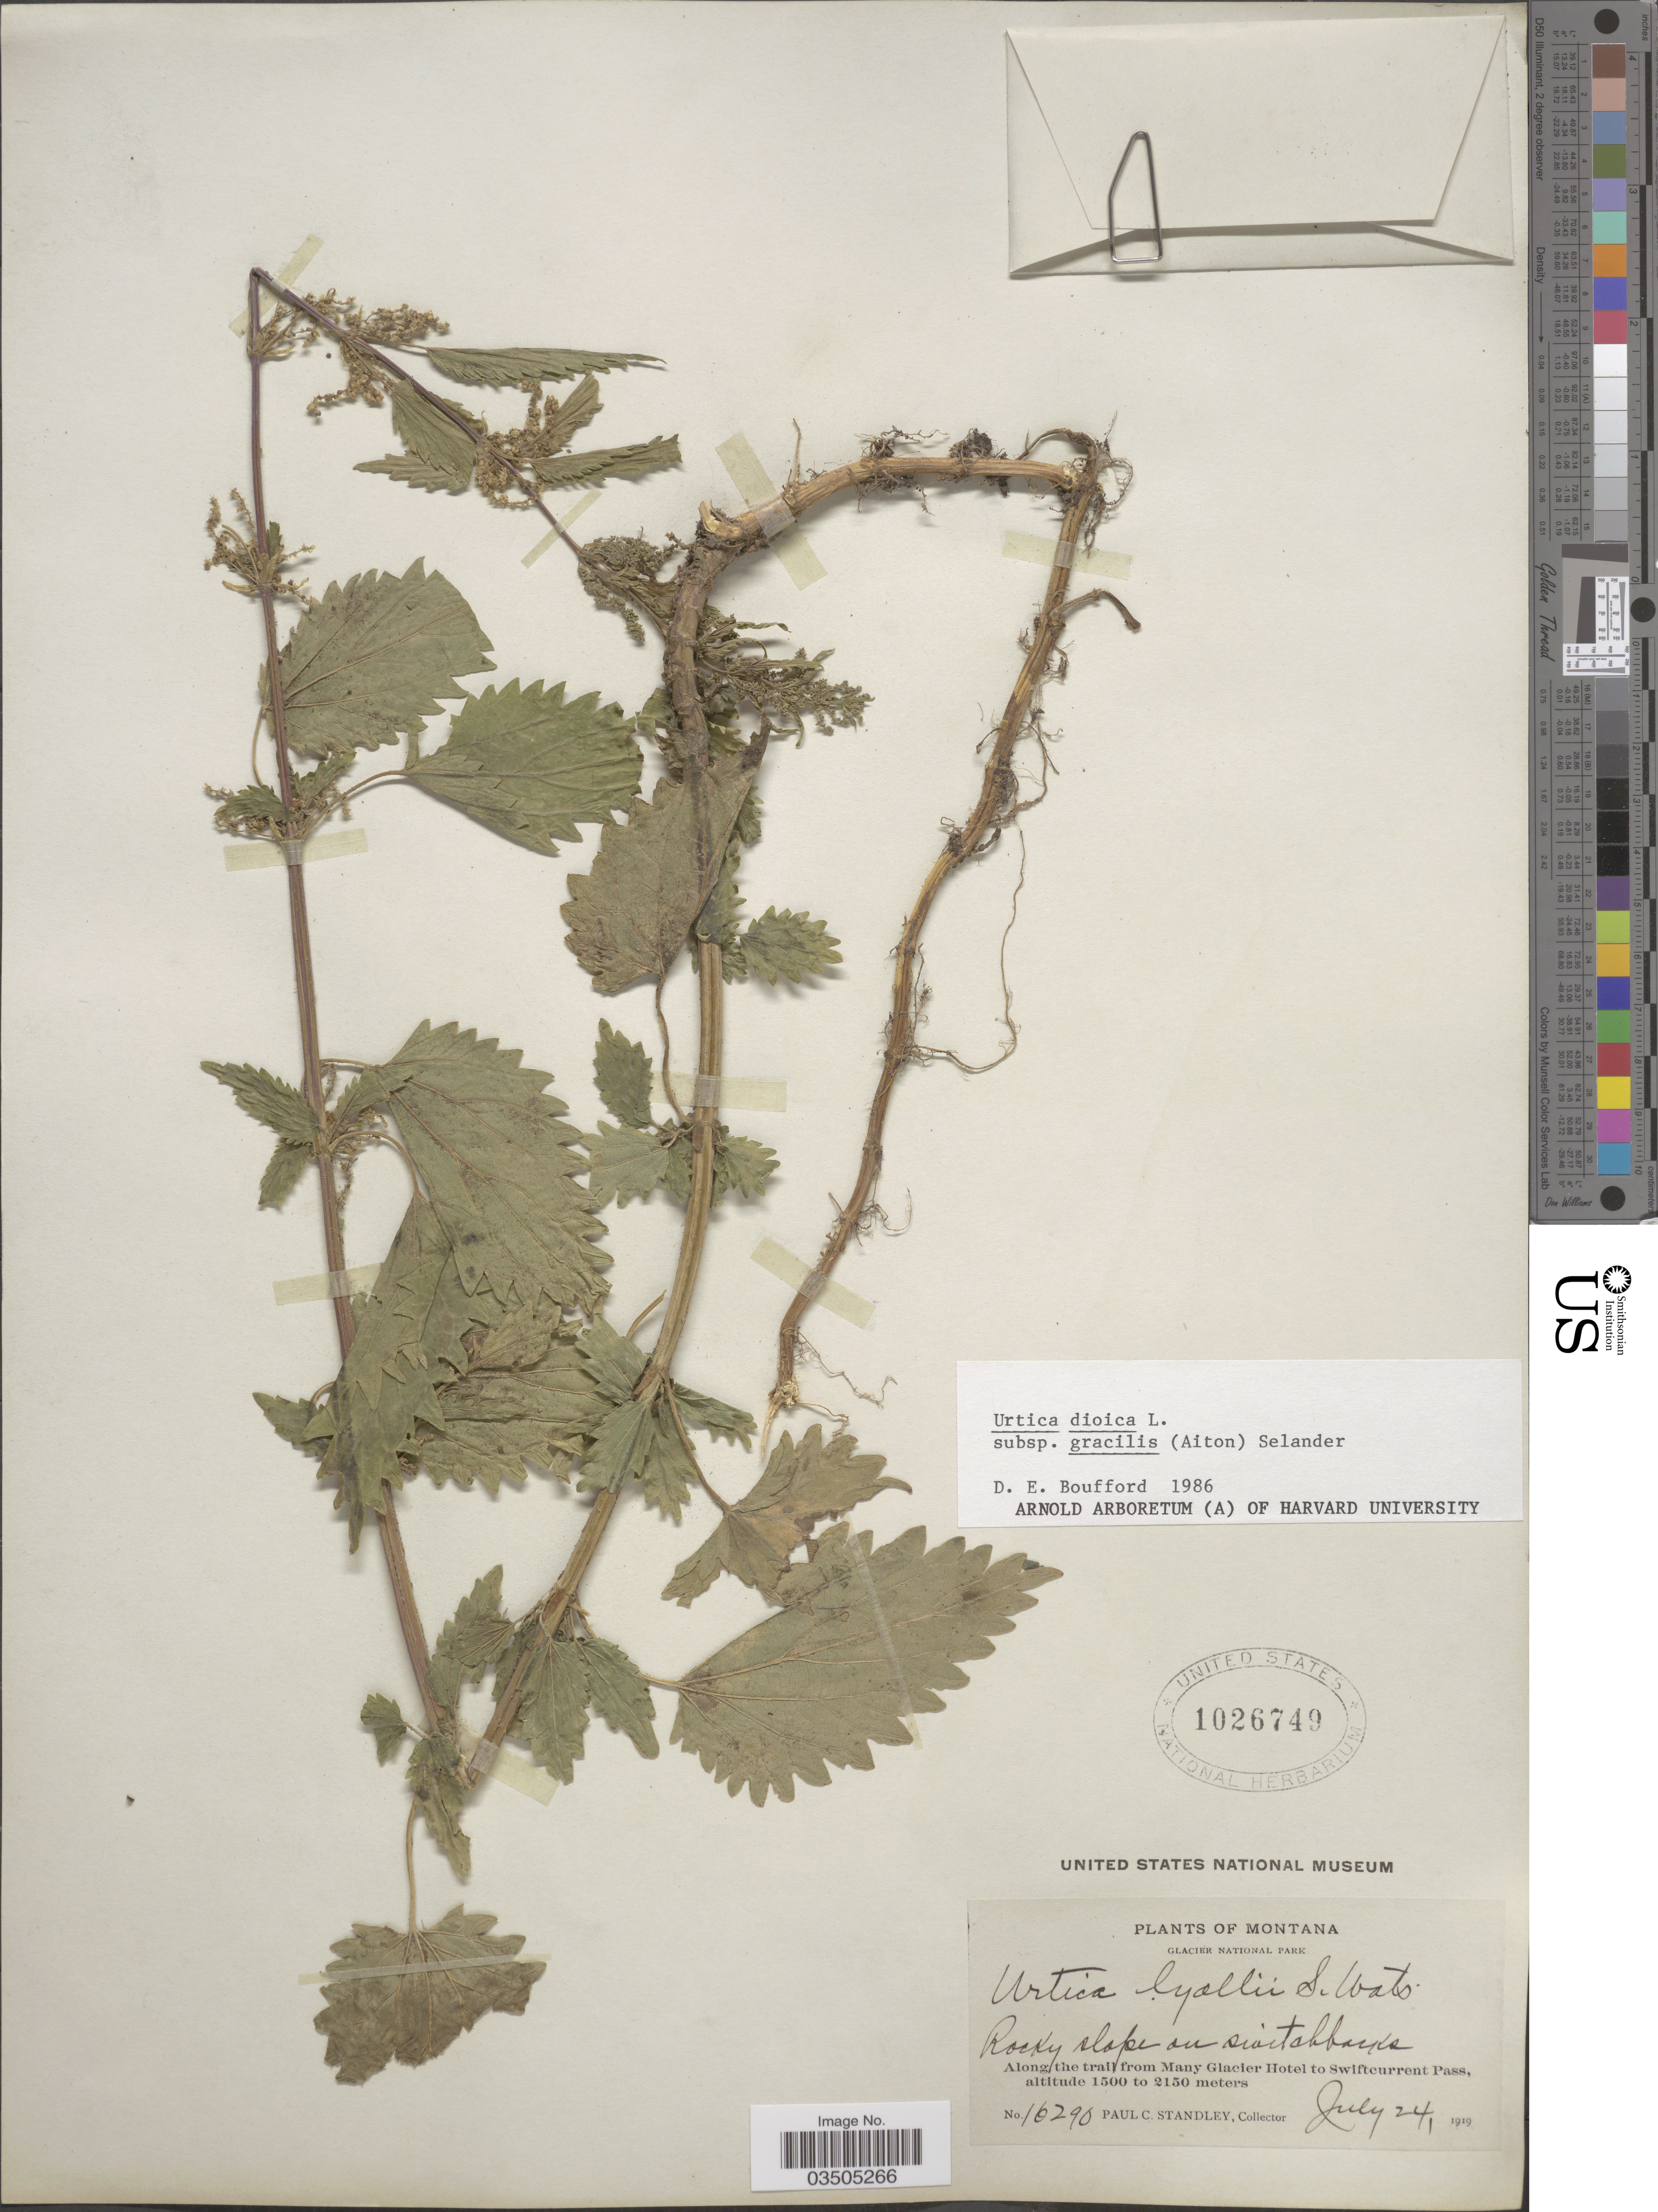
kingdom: Plantae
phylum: Tracheophyta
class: Magnoliopsida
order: Rosales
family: Urticaceae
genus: Urtica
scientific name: Urtica dioica subsp. gracilis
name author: L.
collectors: P. C. Standley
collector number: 16290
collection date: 1919-07-24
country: United States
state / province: Montana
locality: Glacier National Park. Along the trail from Many Glacier Hotel to Swiftcurrent Pass.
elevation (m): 1500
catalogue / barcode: US 1026749